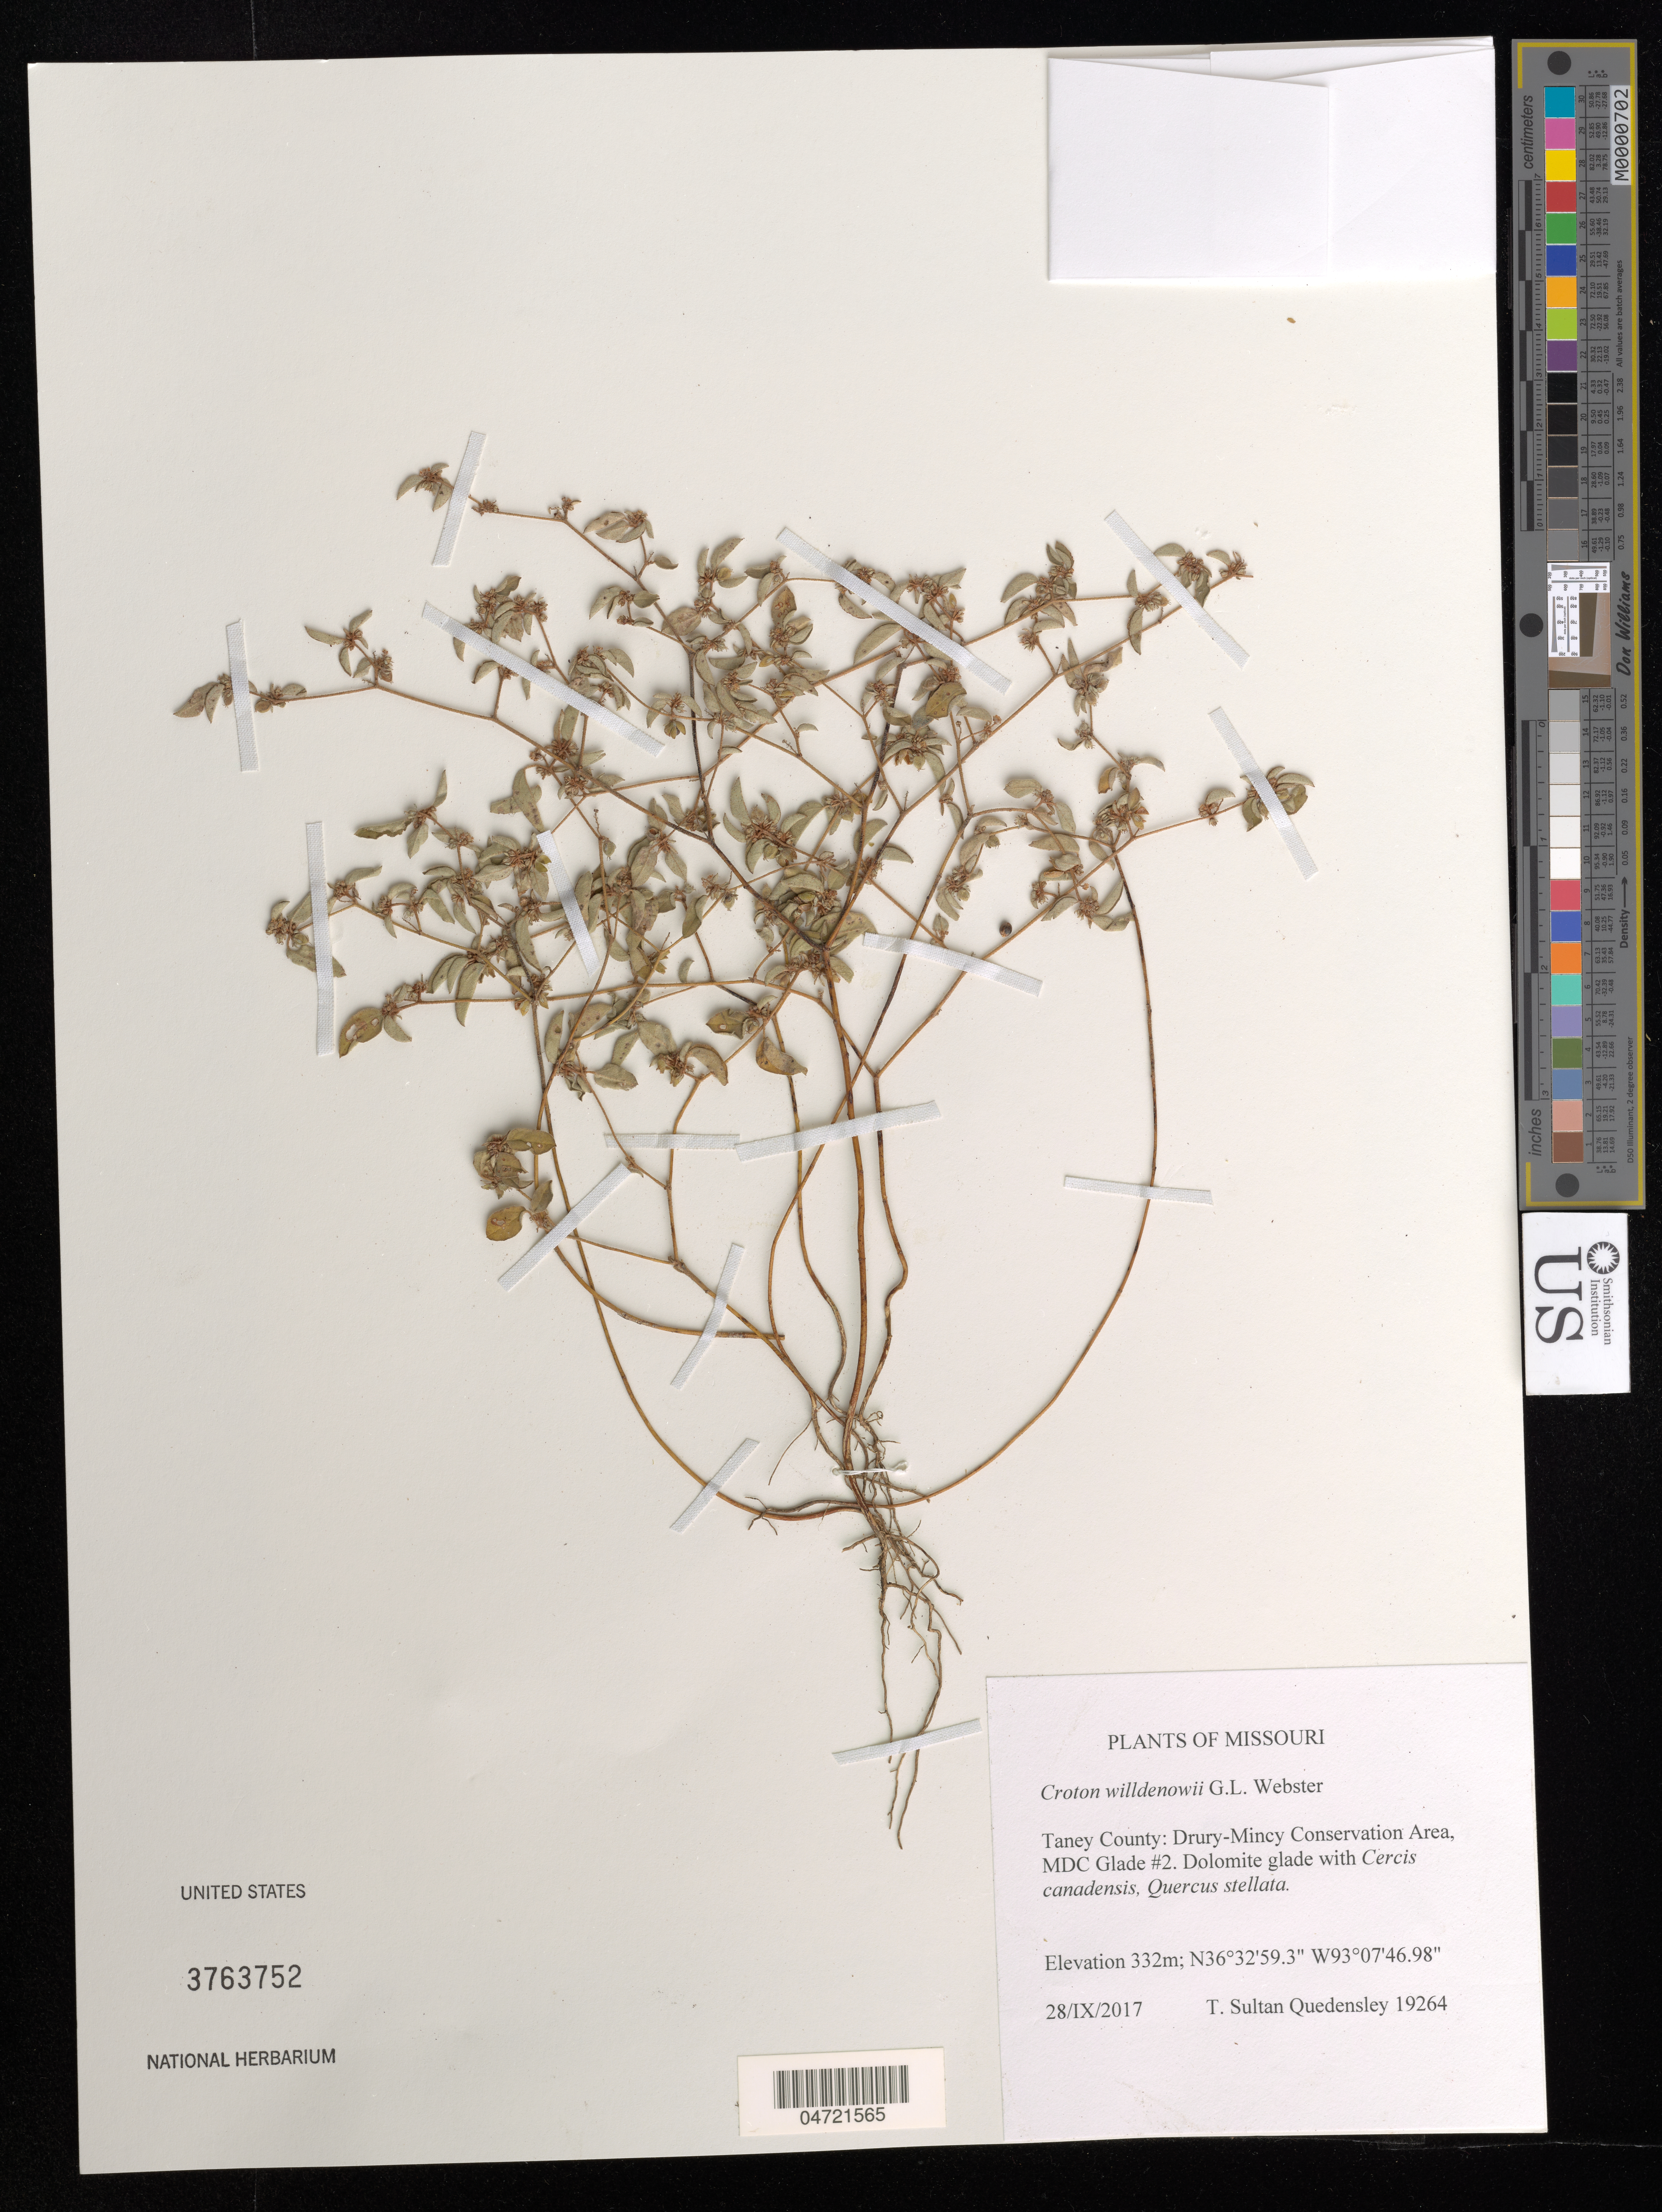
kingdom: Plantae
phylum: Tracheophyta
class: Magnoliopsida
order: Malpighiales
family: Euphorbiaceae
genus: Croton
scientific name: Croton willdenowii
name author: G.L. Webster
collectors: T. S. Quedensley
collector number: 19264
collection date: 2017-09-28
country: United States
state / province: Missouri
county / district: Taney County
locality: Drury-Mincy Conservation Area, MDC Glade #2.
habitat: Dolomite glade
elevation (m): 332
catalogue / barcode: US 3763752